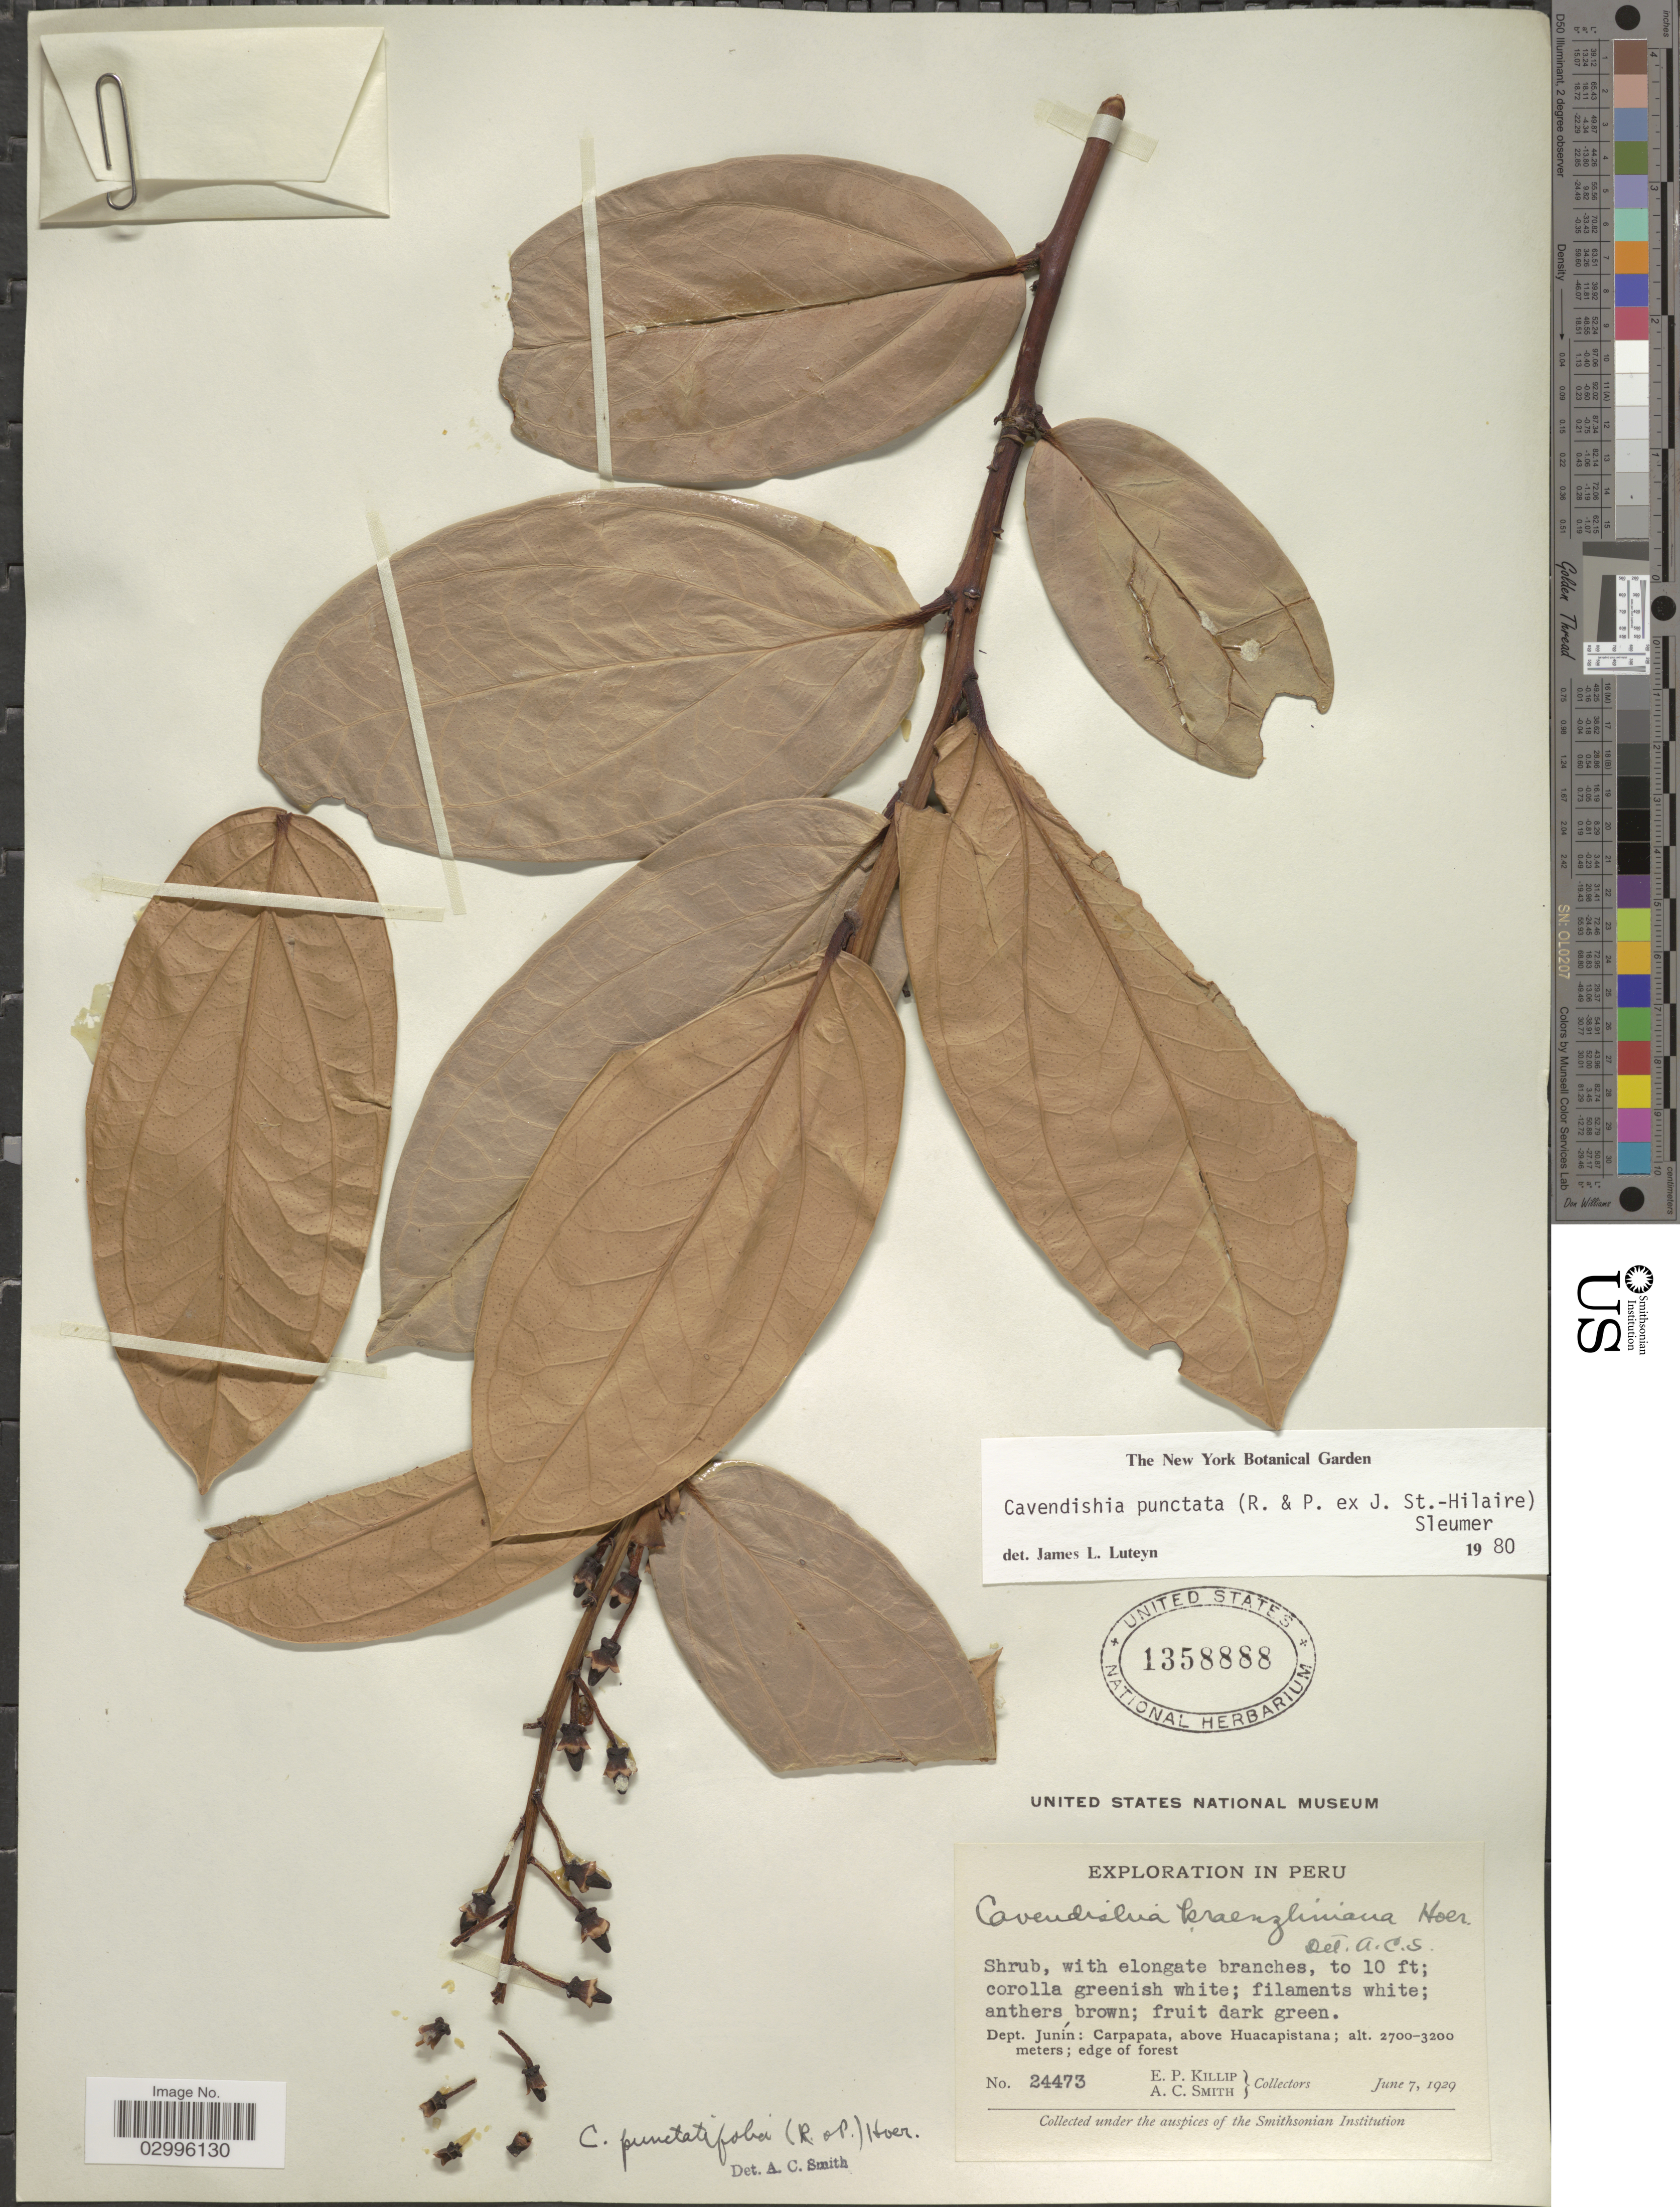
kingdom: Plantae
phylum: Tracheophyta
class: Magnoliopsida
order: Ericales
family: Ericaceae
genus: Cavendishia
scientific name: Cavendishia pubescens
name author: (Kunth) Hemsl.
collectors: E. P. Killip & A. C. Smith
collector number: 24473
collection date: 1929-06-07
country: Peru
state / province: Junín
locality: Dept. Junín: Carpapata, above Huacapistana.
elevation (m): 2700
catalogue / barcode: US 1358888